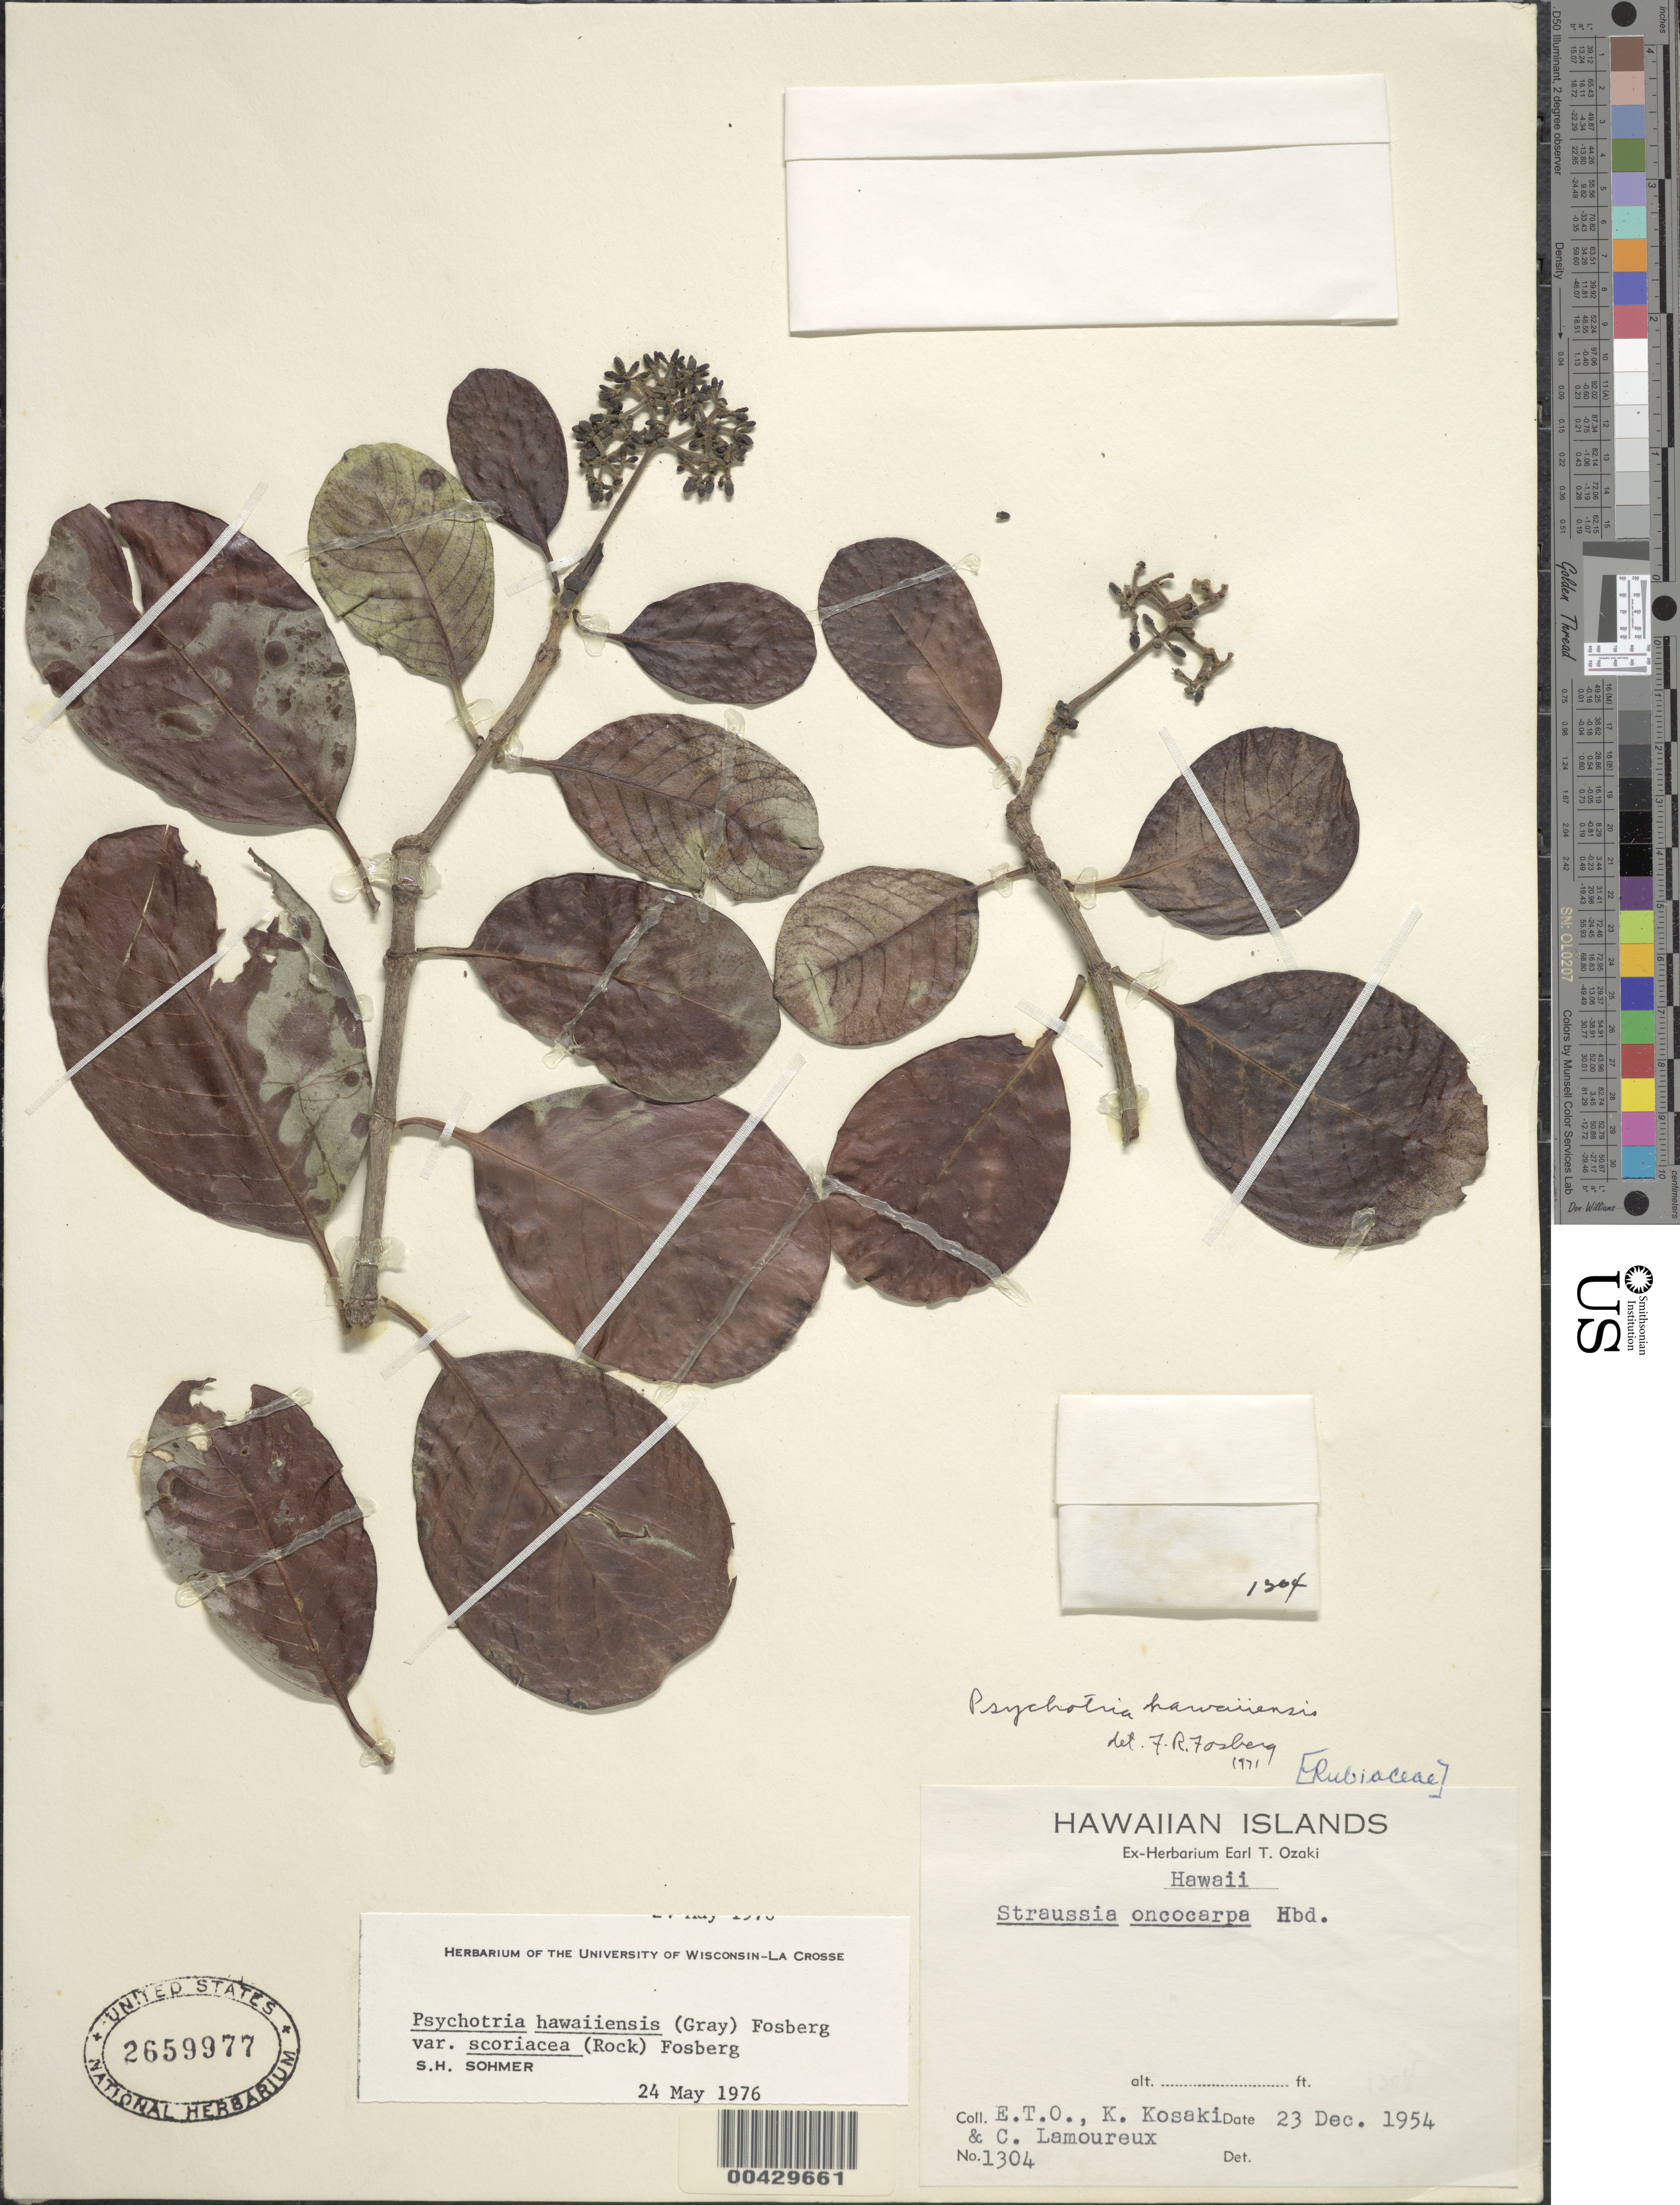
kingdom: Plantae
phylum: Tracheophyta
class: Magnoliopsida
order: Gentianales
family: Rubiaceae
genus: Psychotria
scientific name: Psychotria hawaiiensis var. scoriacea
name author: (Rock) Fosberg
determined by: Sohmer, S. H.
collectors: E. Ozaki, K. Kosaki & C. Lamoureux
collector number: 1304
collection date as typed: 23 Dec 1954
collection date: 1954-12-23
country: United States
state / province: Hawaii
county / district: Hawaii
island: Hawaii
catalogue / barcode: US 2659977